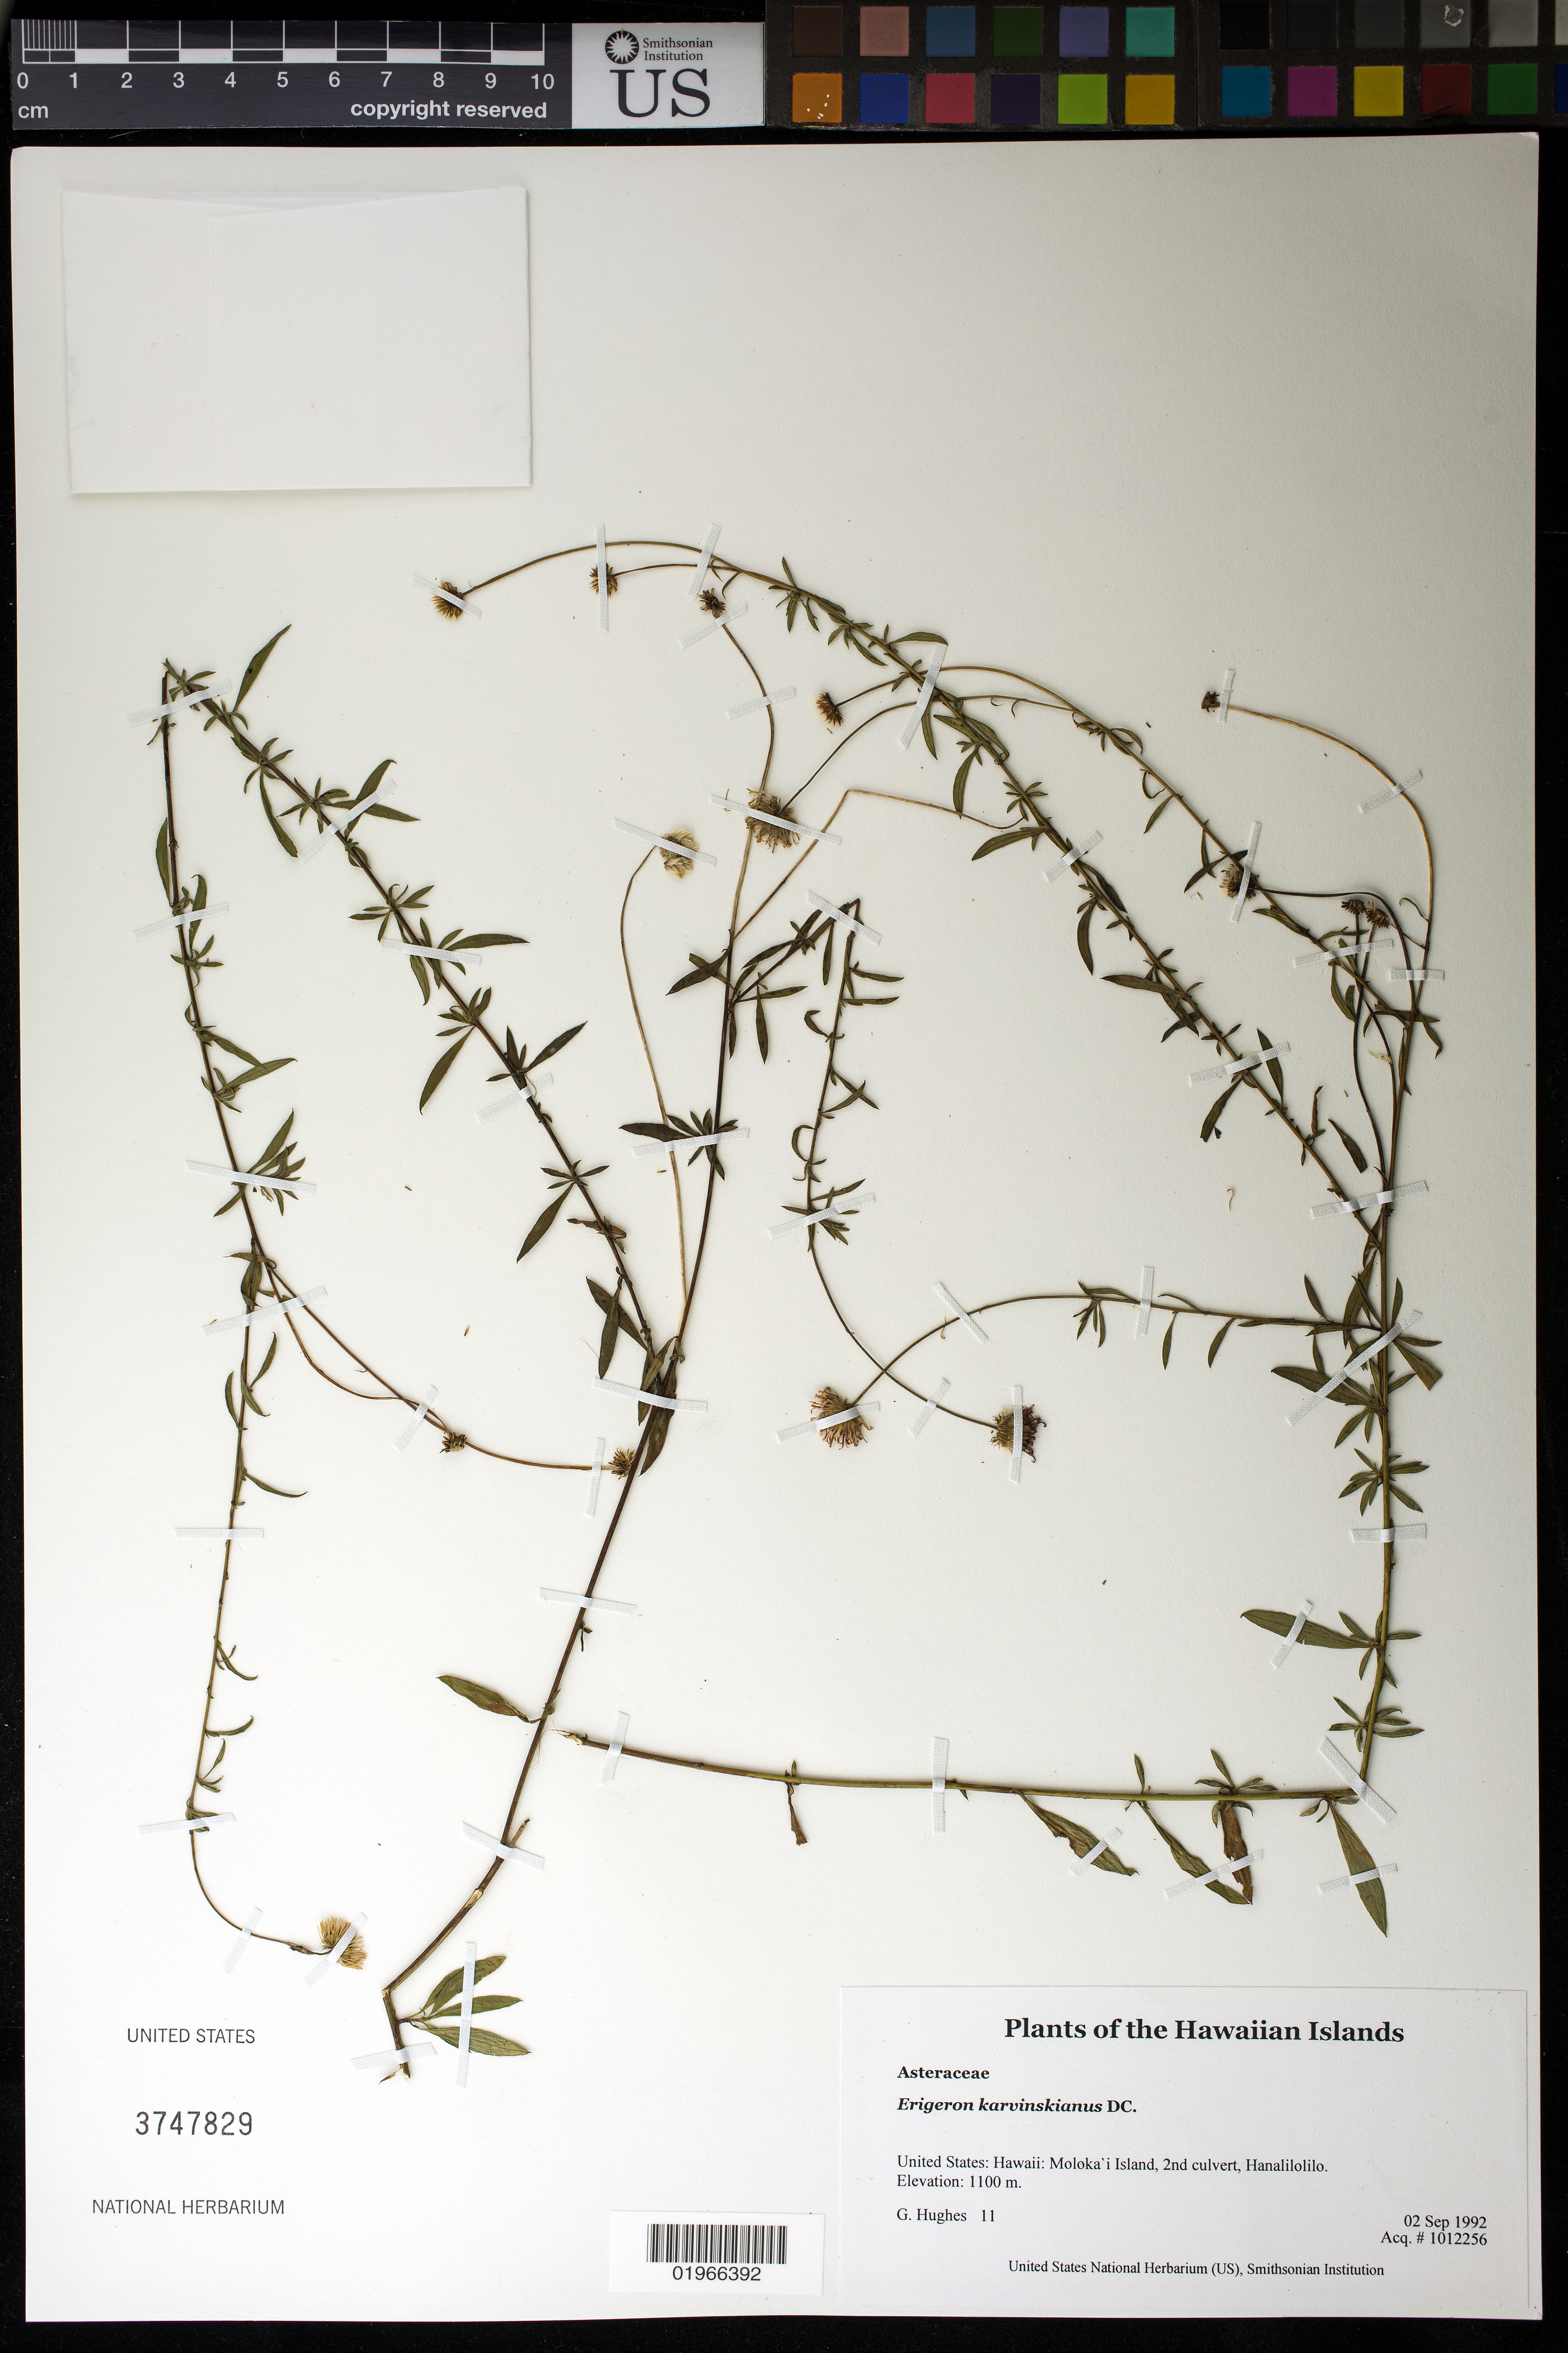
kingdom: Plantae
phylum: Tracheophyta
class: Magnoliopsida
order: Asterales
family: Asteraceae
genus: Erigeron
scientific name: Erigeron karvinskianus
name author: DC.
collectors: G. Hughes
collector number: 11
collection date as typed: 9-2-92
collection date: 1992-09-02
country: United States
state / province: Hawaii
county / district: Maui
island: Moloka'i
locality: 2nd culvert, Hanalilolilo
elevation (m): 1100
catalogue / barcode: US 3747829